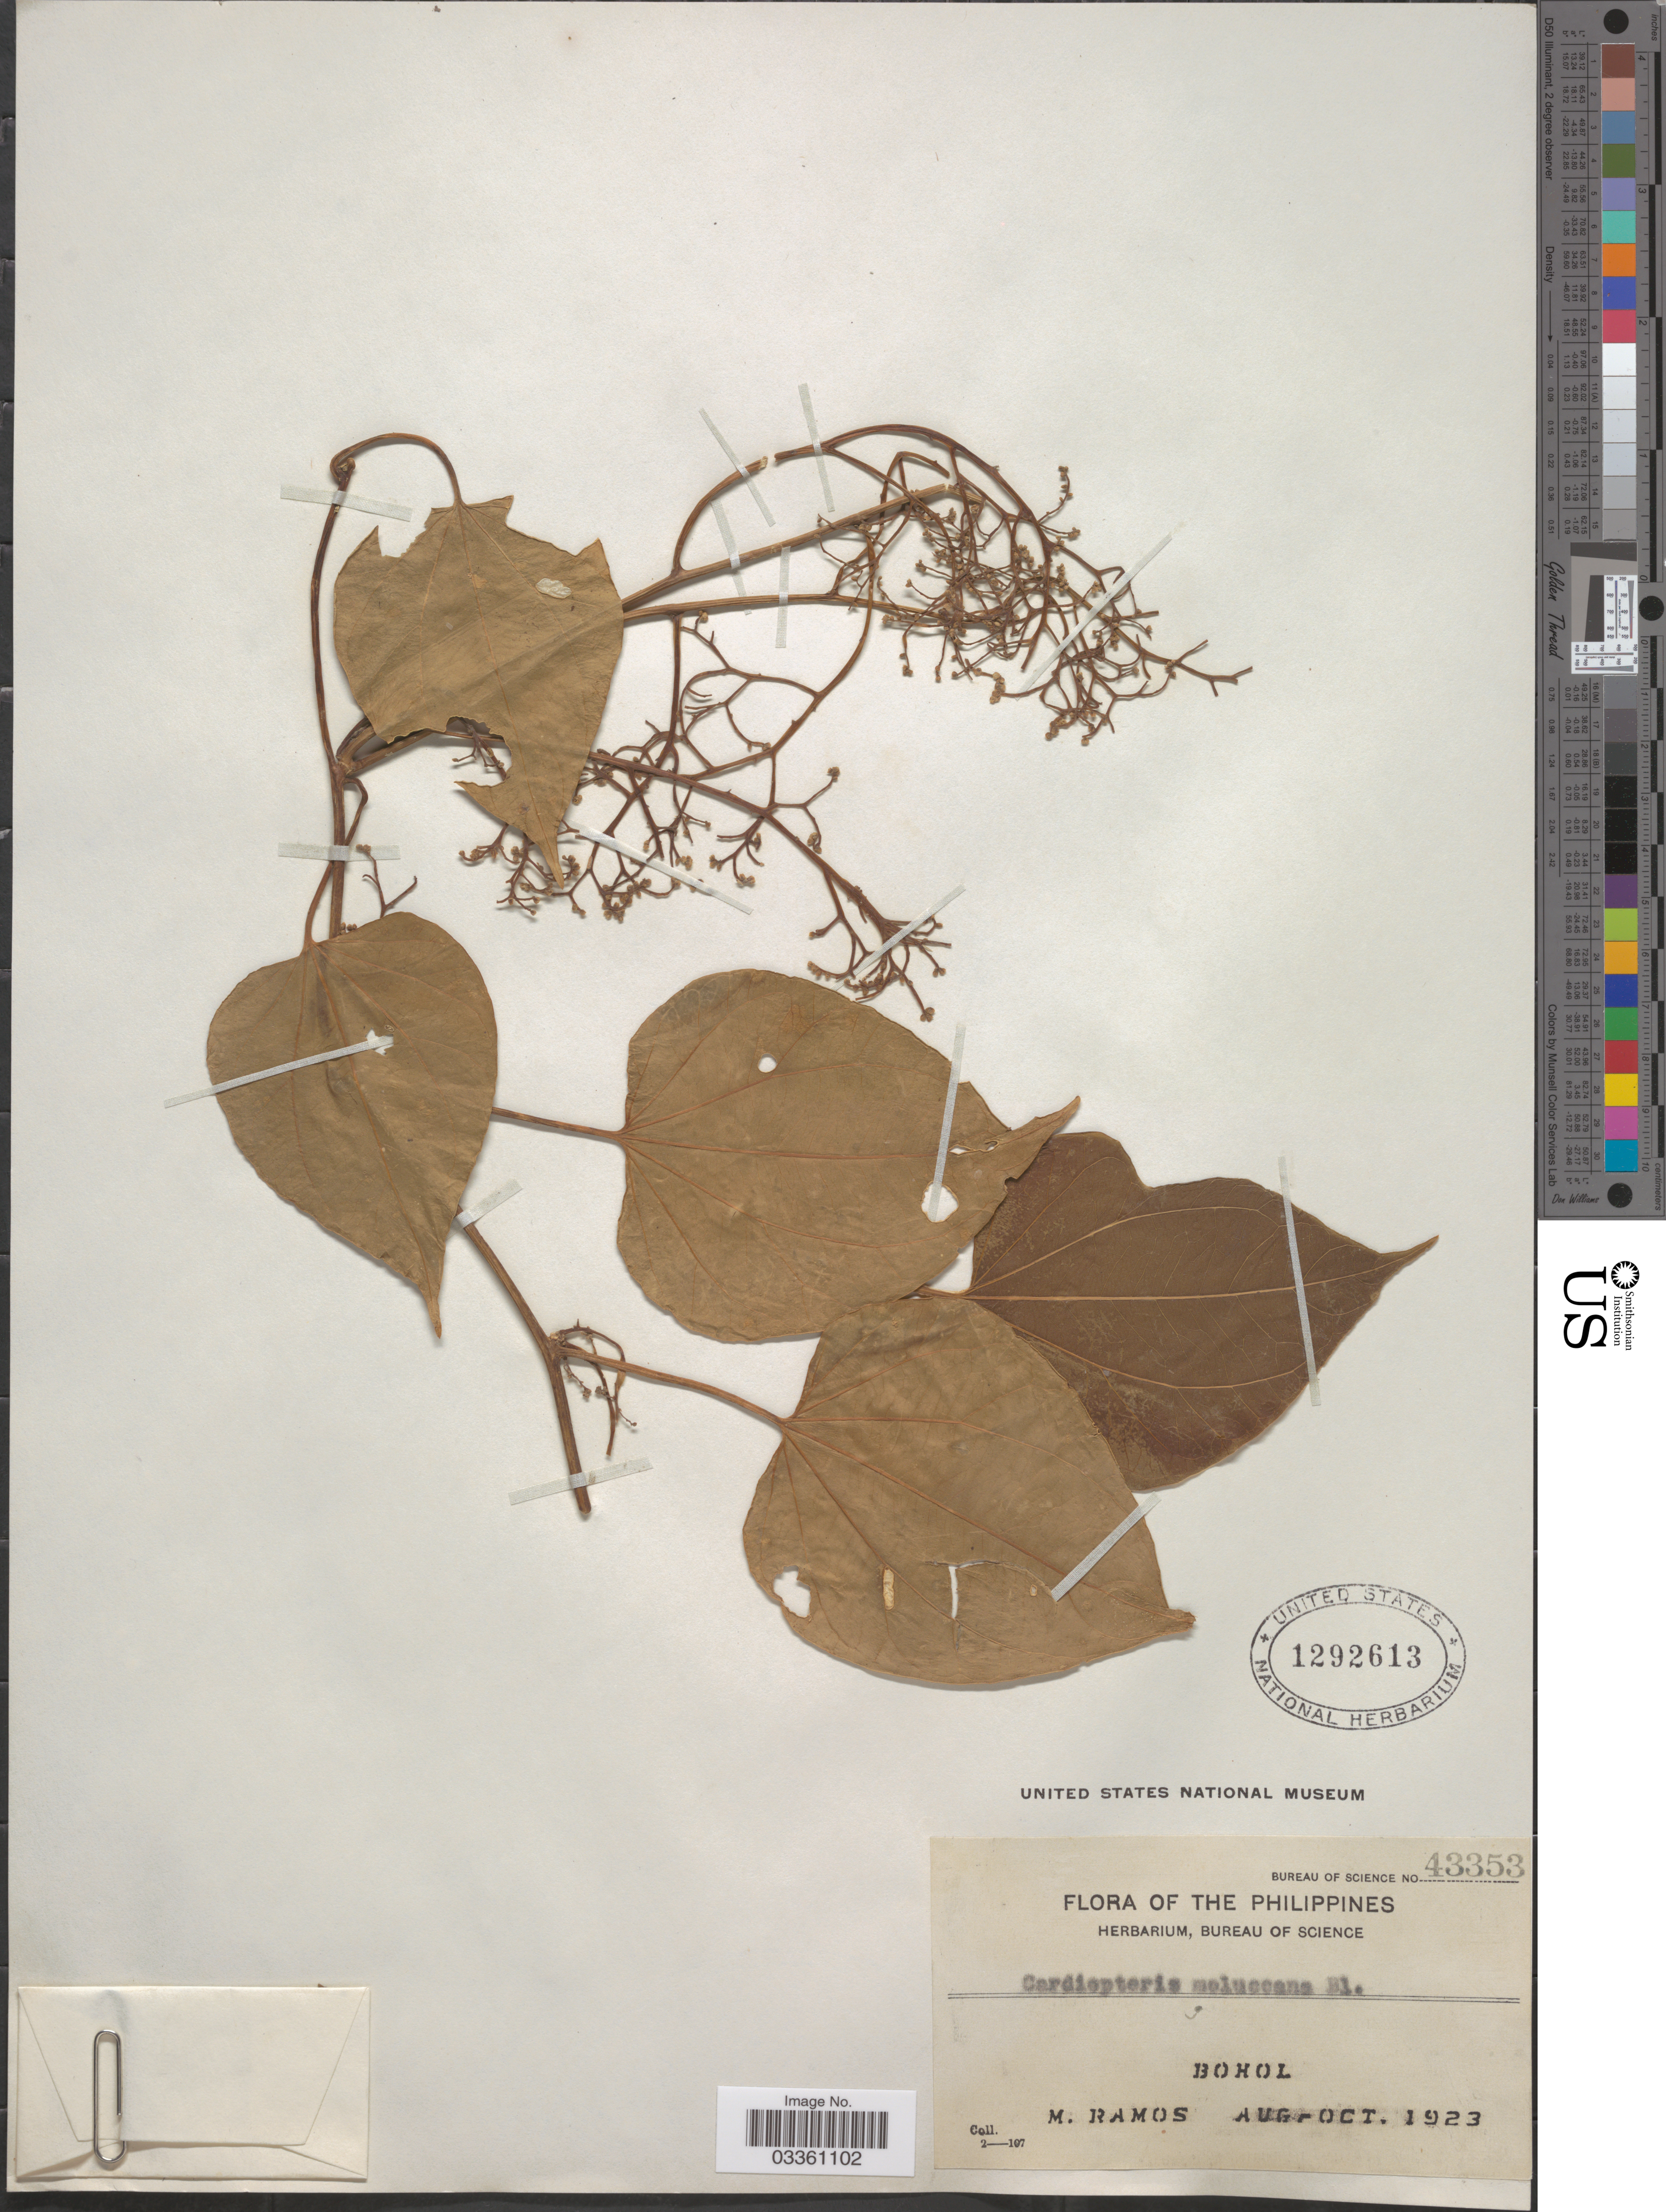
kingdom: Plantae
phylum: Tracheophyta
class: Magnoliopsida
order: Cardiopteridales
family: Cardiopteridaceae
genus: Cardiopteris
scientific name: Cardiopteris moluccana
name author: Blume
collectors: M. Ramos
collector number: Bureau of Science 43353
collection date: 1923-08/1923-10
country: Philippines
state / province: Central Visayas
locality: Bohol.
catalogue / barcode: US 1292613